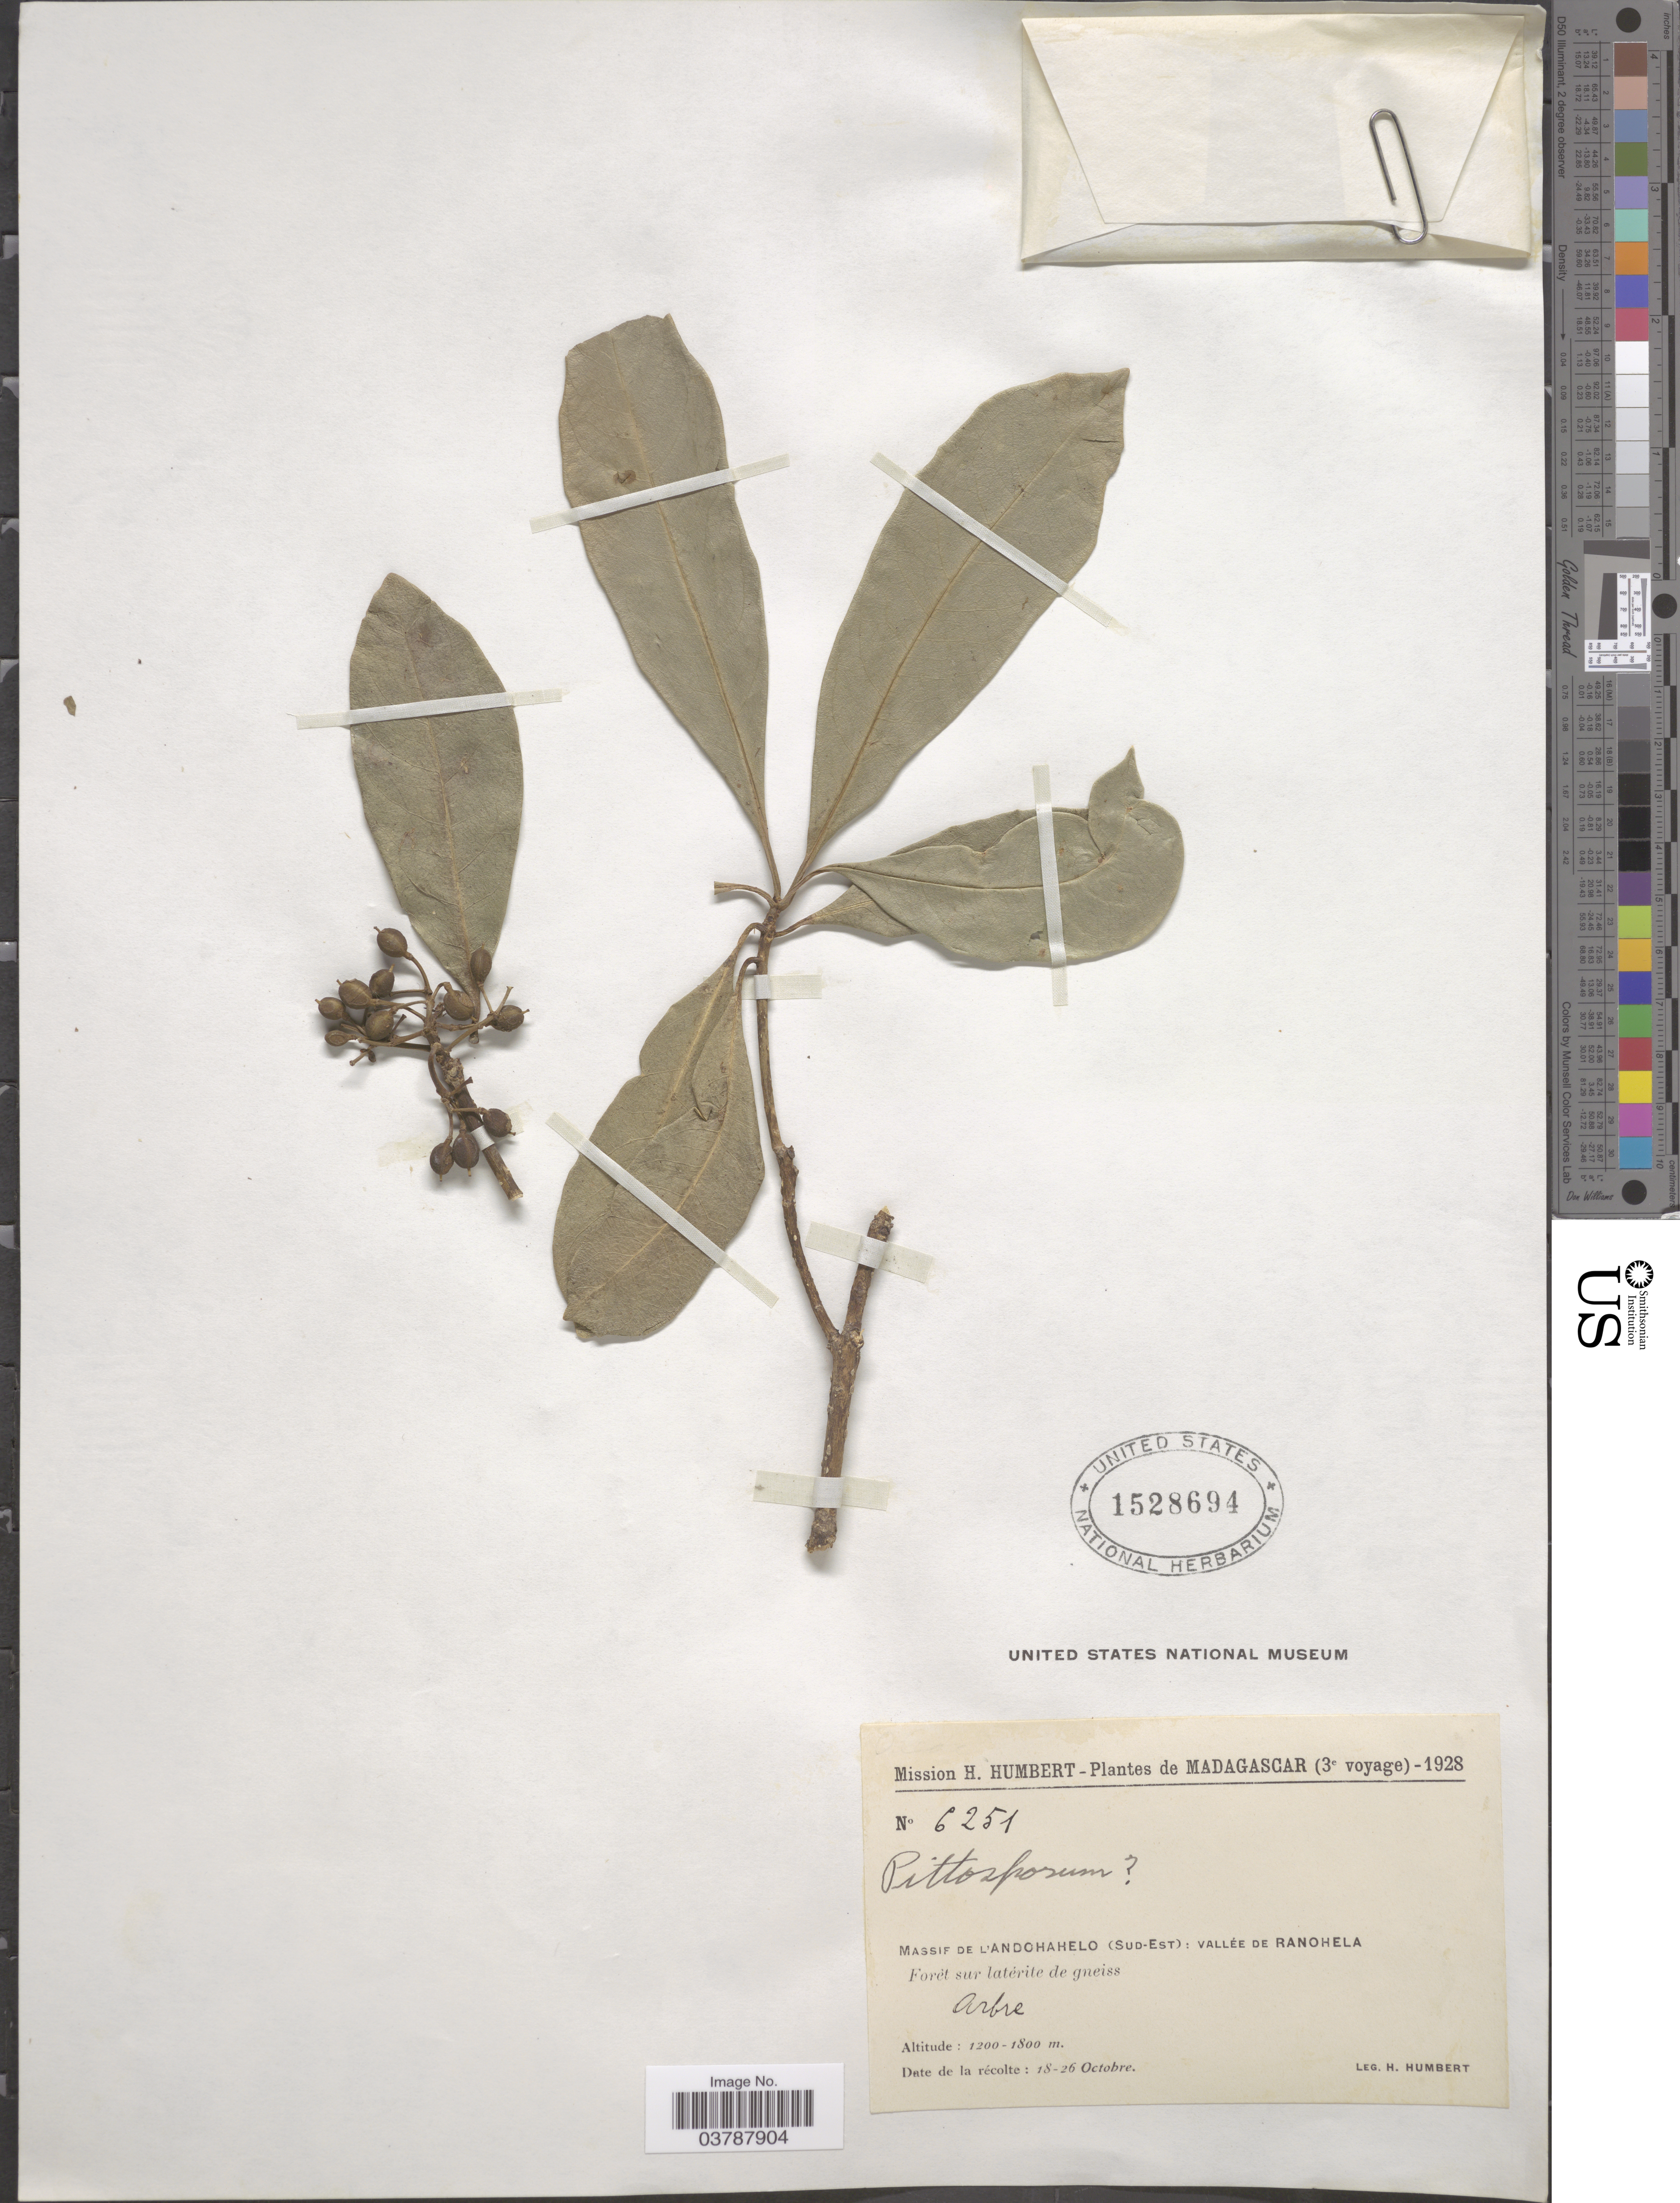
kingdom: Plantae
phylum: Tracheophyta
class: Magnoliopsida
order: Apiales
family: Pittosporaceae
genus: Pittosporum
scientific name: Pittosporum sp.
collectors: H. Humbert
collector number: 6251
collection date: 1928-10-18/1928-10-26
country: Madagascar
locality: Massif de l'Andohahelo (Sud-Est): Vallée de Ranohela. Forét sur latérite de gneiss. Arbre.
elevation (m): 1200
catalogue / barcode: US 1528694